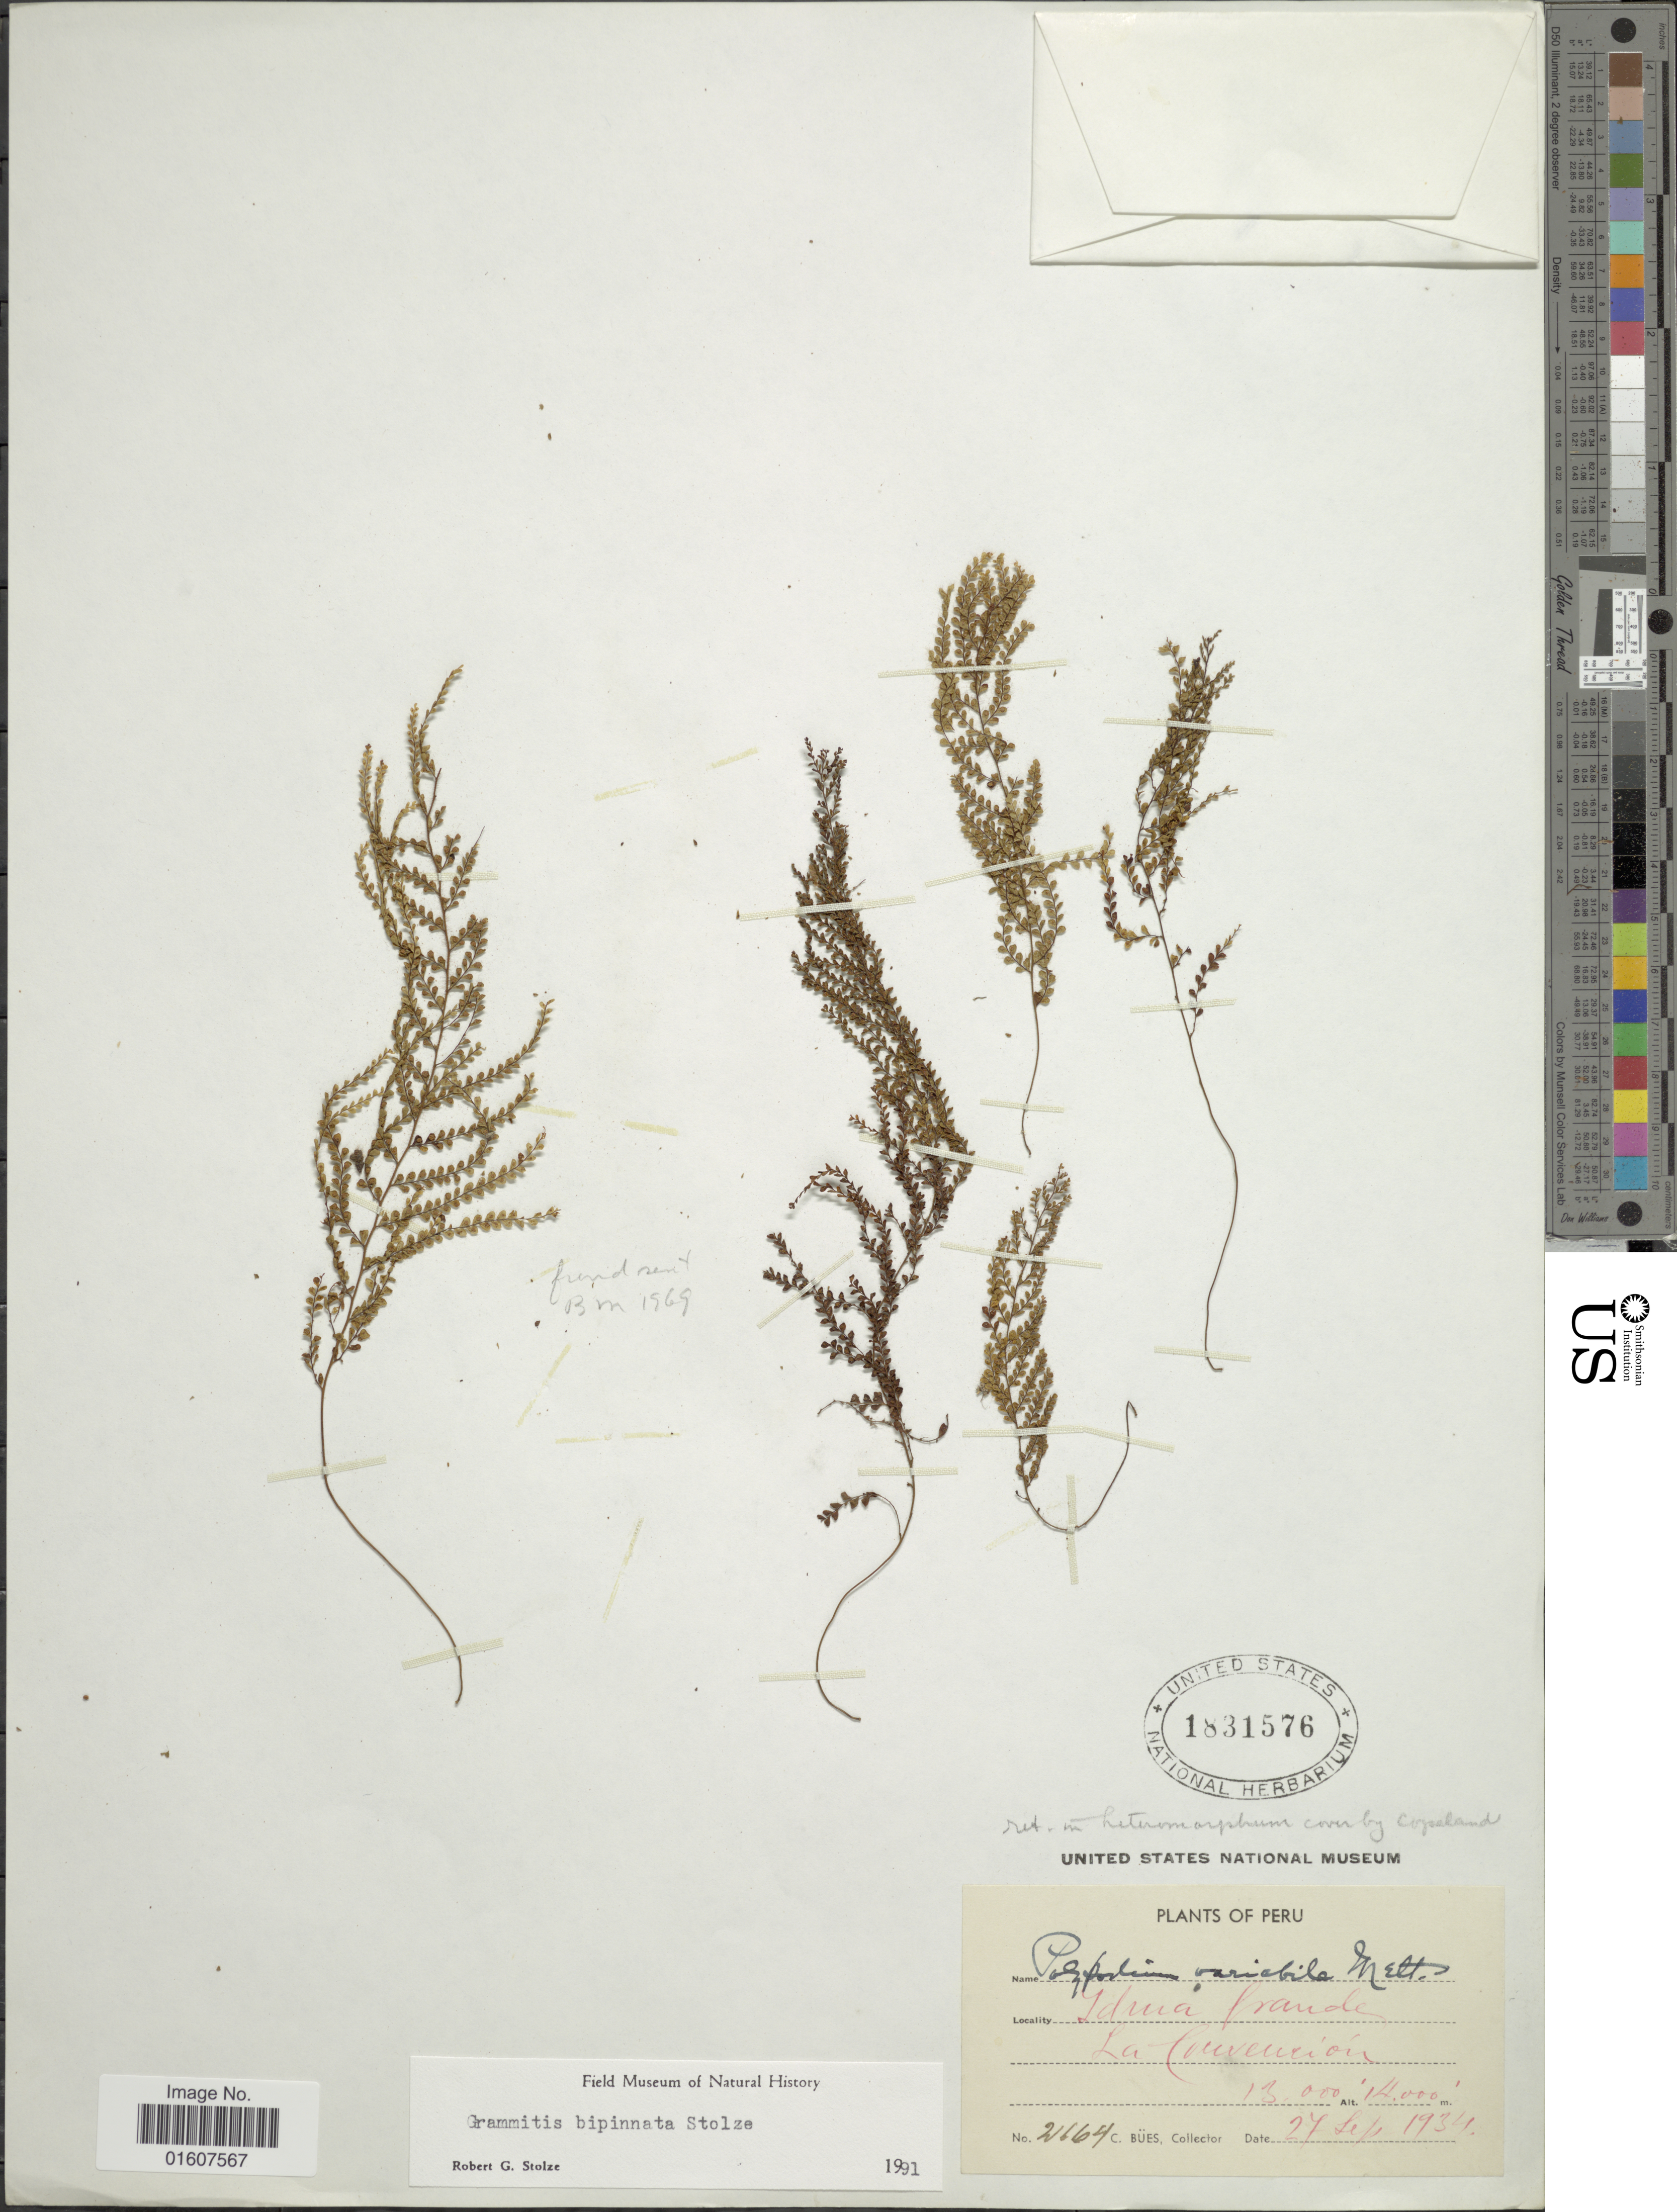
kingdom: Plantae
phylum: Tracheophyta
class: Polypodiopsida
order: Polypodiales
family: Polypodiaceae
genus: Terpsichore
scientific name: Terpsichore bipinnata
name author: (Stolze) A.R. Sm.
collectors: C. Bues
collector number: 2164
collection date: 1934-09-27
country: Peru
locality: Loma Grande, La Convencion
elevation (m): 3962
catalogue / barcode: US 1831576